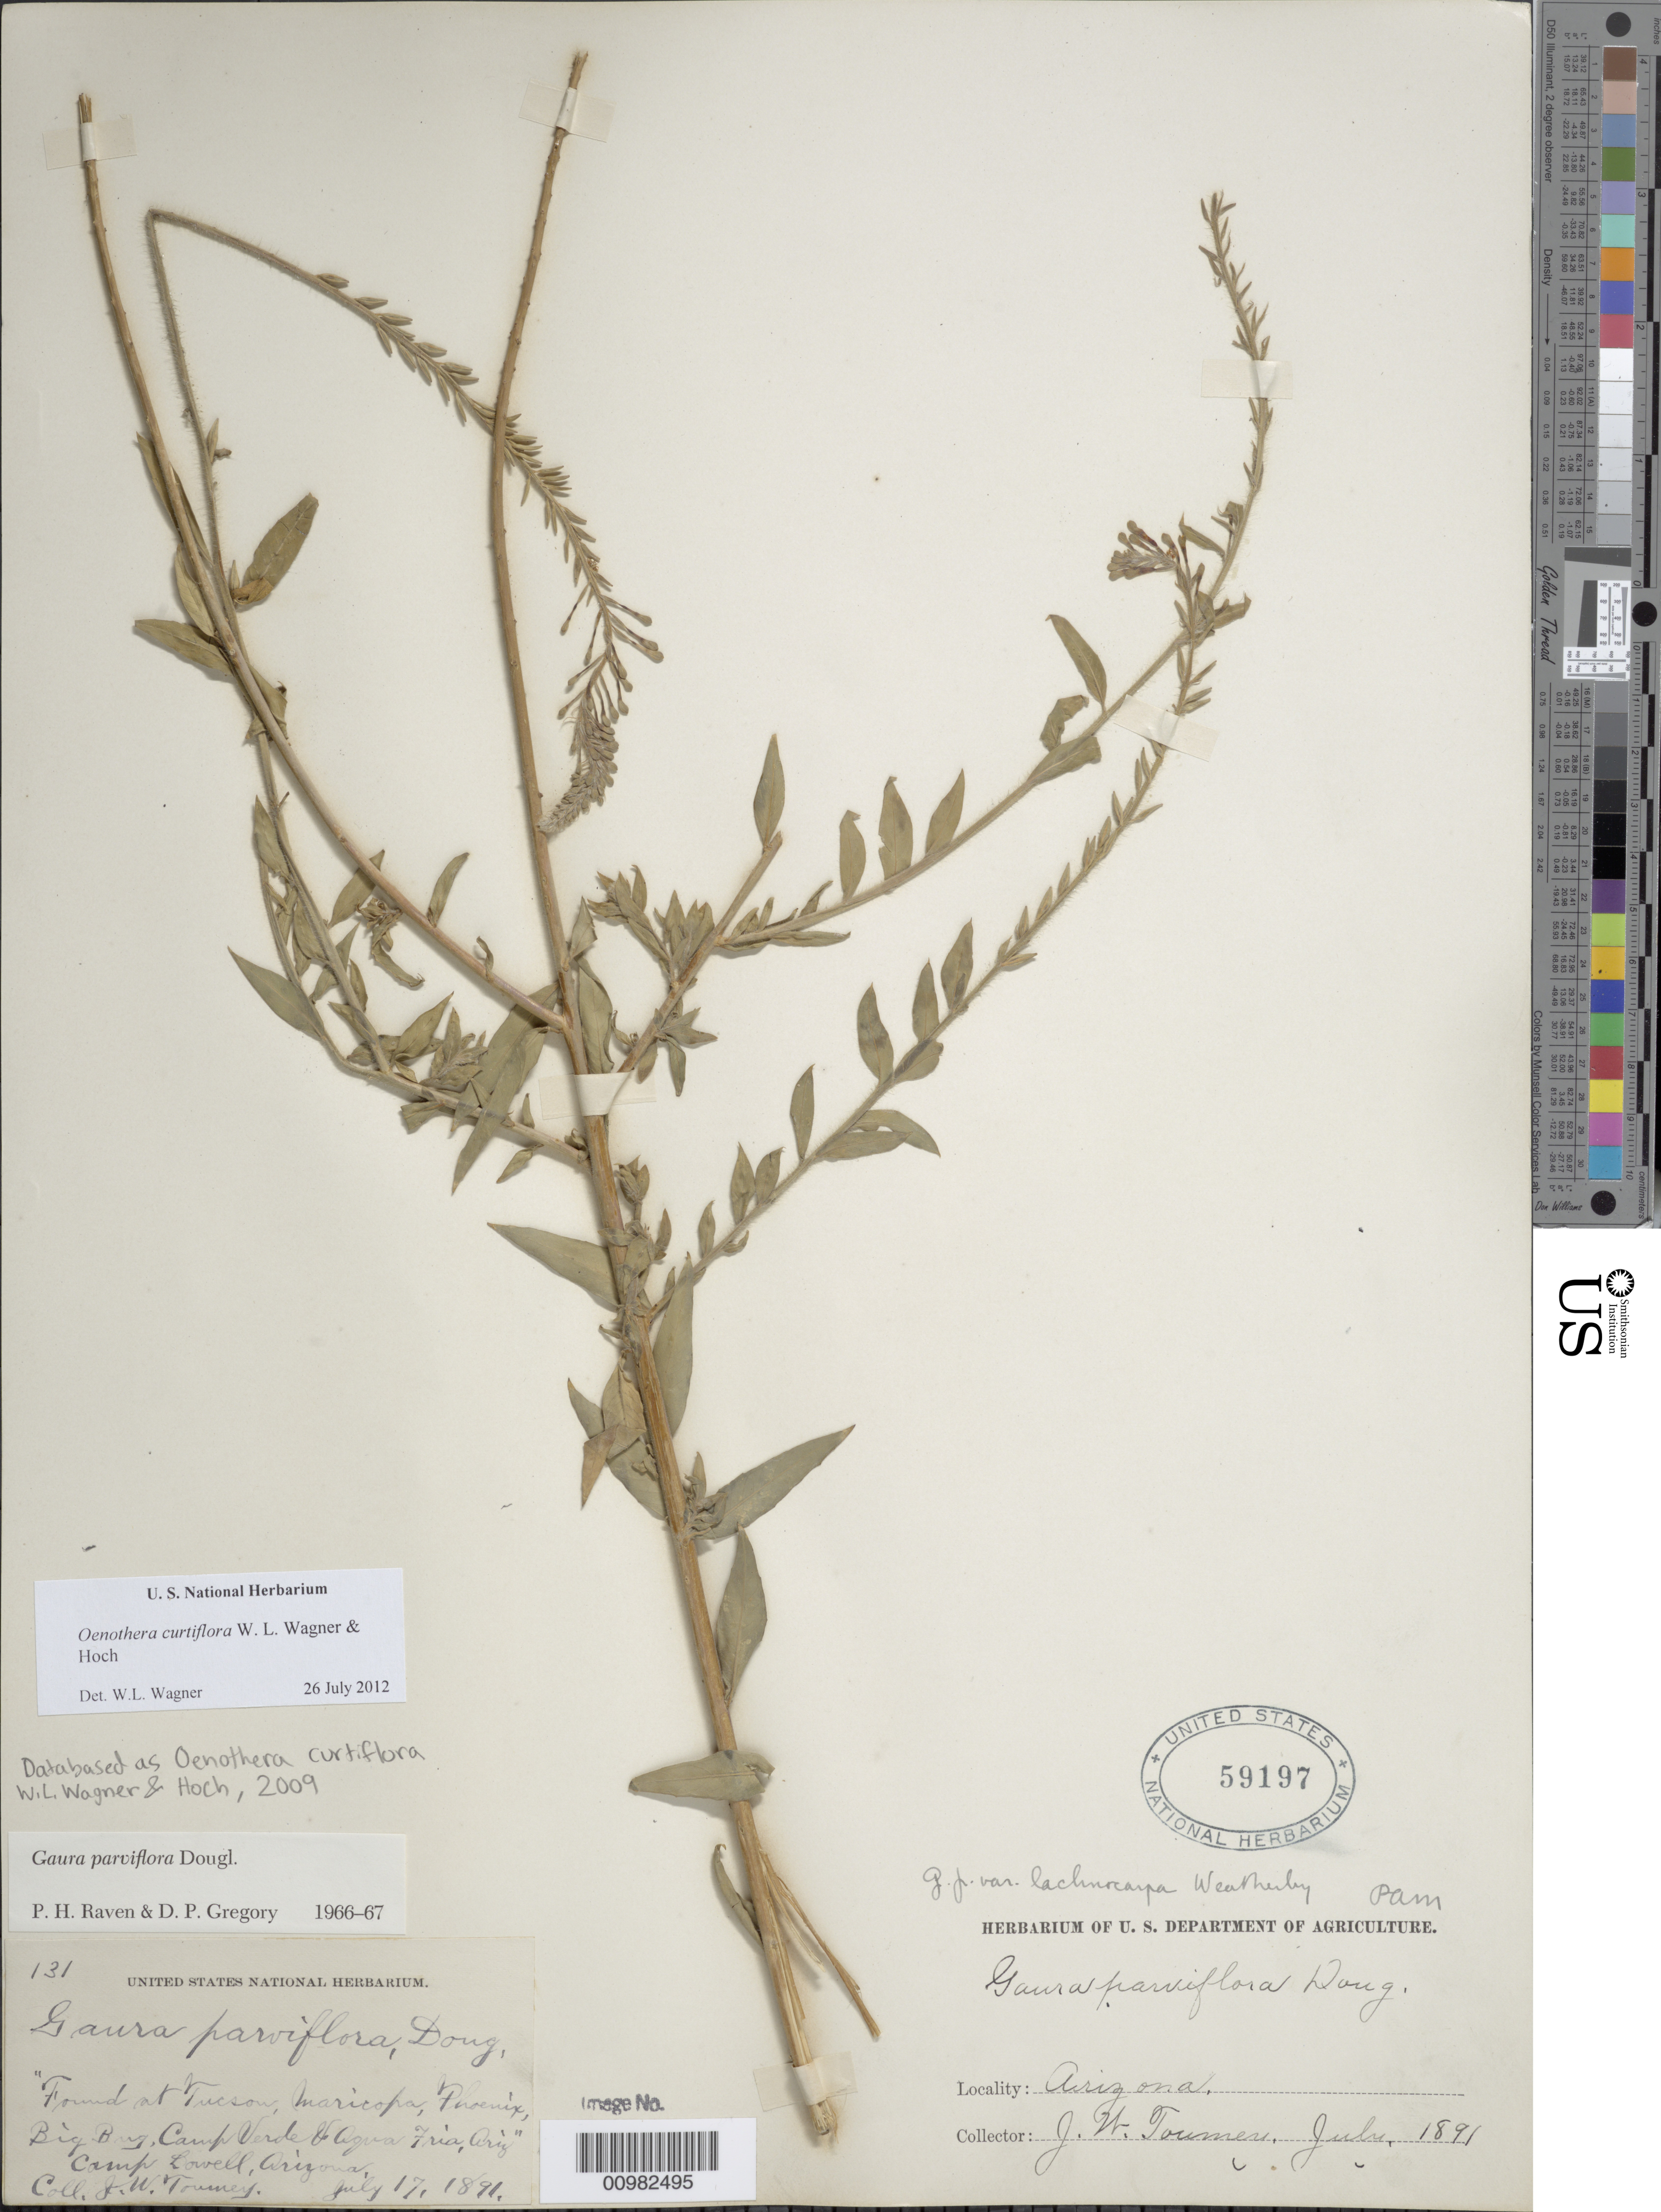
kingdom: Plantae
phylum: Tracheophyta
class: Magnoliopsida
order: Myrtales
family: Onagraceae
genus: Oenothera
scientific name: Oenothera curtiflora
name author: W.L. Wagner & Hoch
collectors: J. W. Toumey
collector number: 131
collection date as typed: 17 Jul 1891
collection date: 1891-07-17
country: United States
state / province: Arizona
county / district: Cochise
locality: Camp Lowell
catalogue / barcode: US 59197